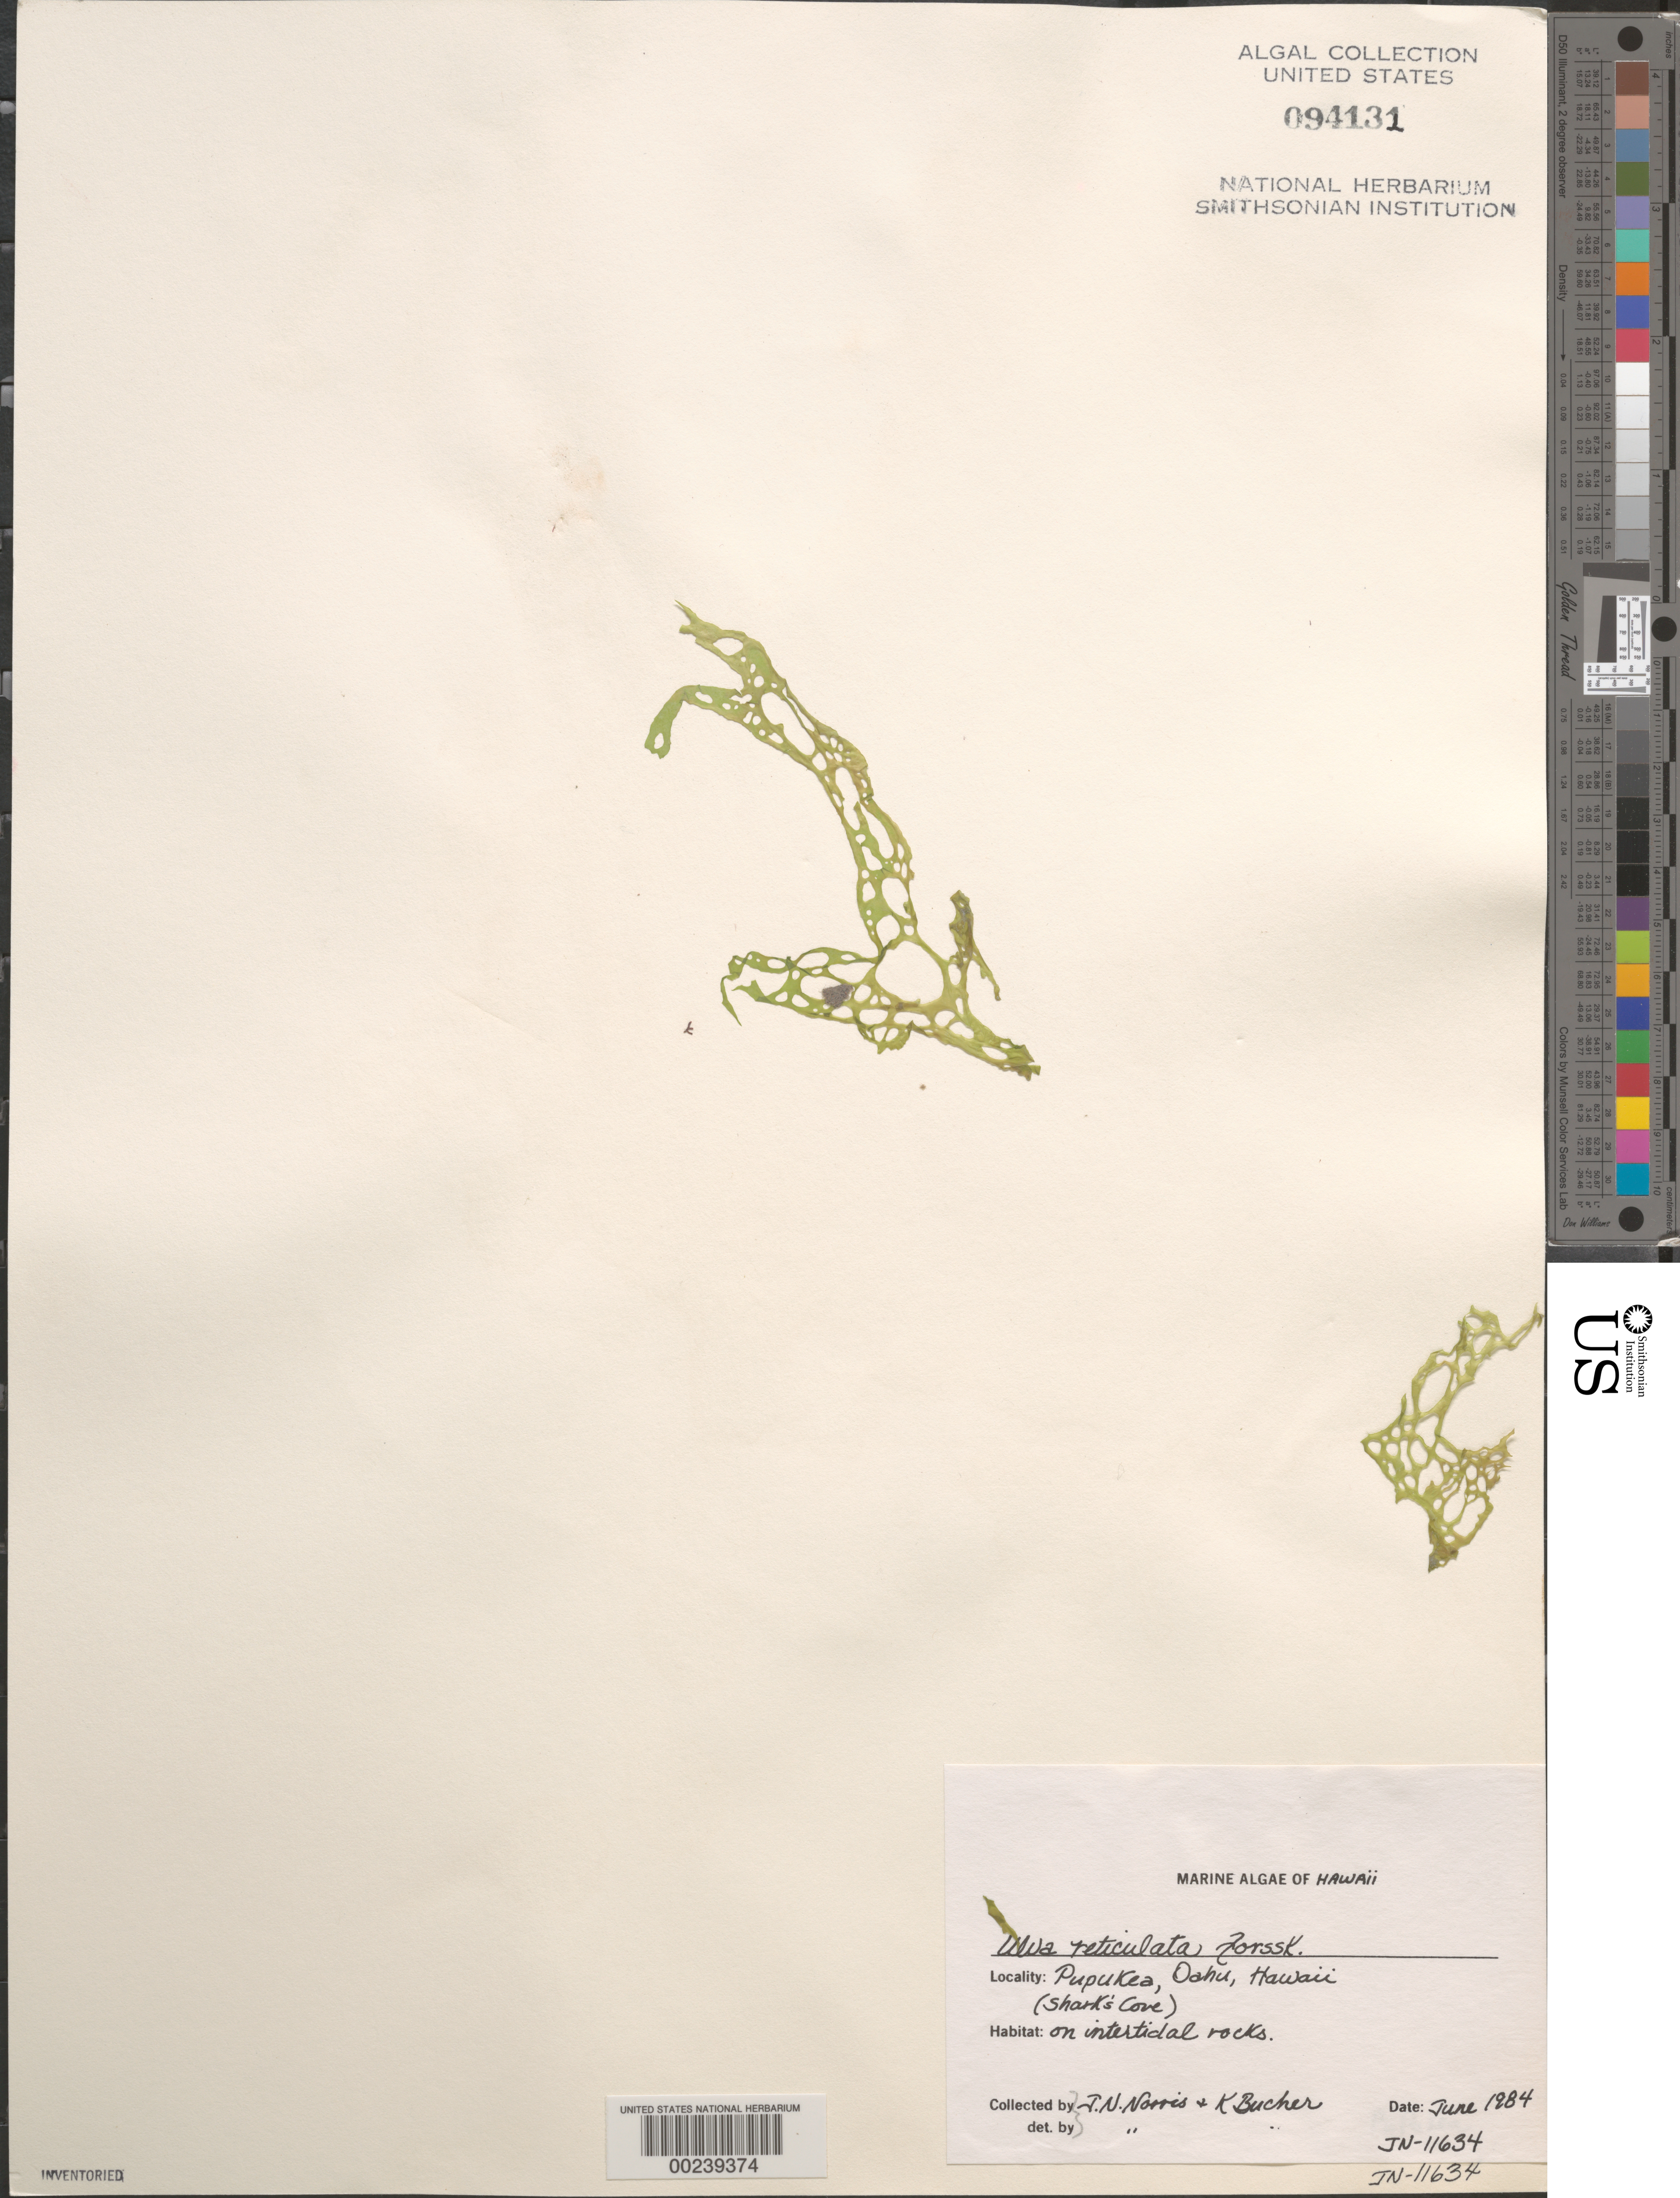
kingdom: Plantae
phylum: Chlorophyta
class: Ulvophyceae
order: Ulvales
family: Ulvaceae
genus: Ulva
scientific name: Ulva reticulata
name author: Forssk.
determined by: Norris, J. N.; Bucher, K. E.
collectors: J. N. Norris & K. E. Bucher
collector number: JN-11634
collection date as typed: Jun 1984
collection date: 1984-06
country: United States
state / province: Hawaii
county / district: Honolulu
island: Oahu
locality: Pupukea, Shark Cove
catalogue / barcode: US 94131